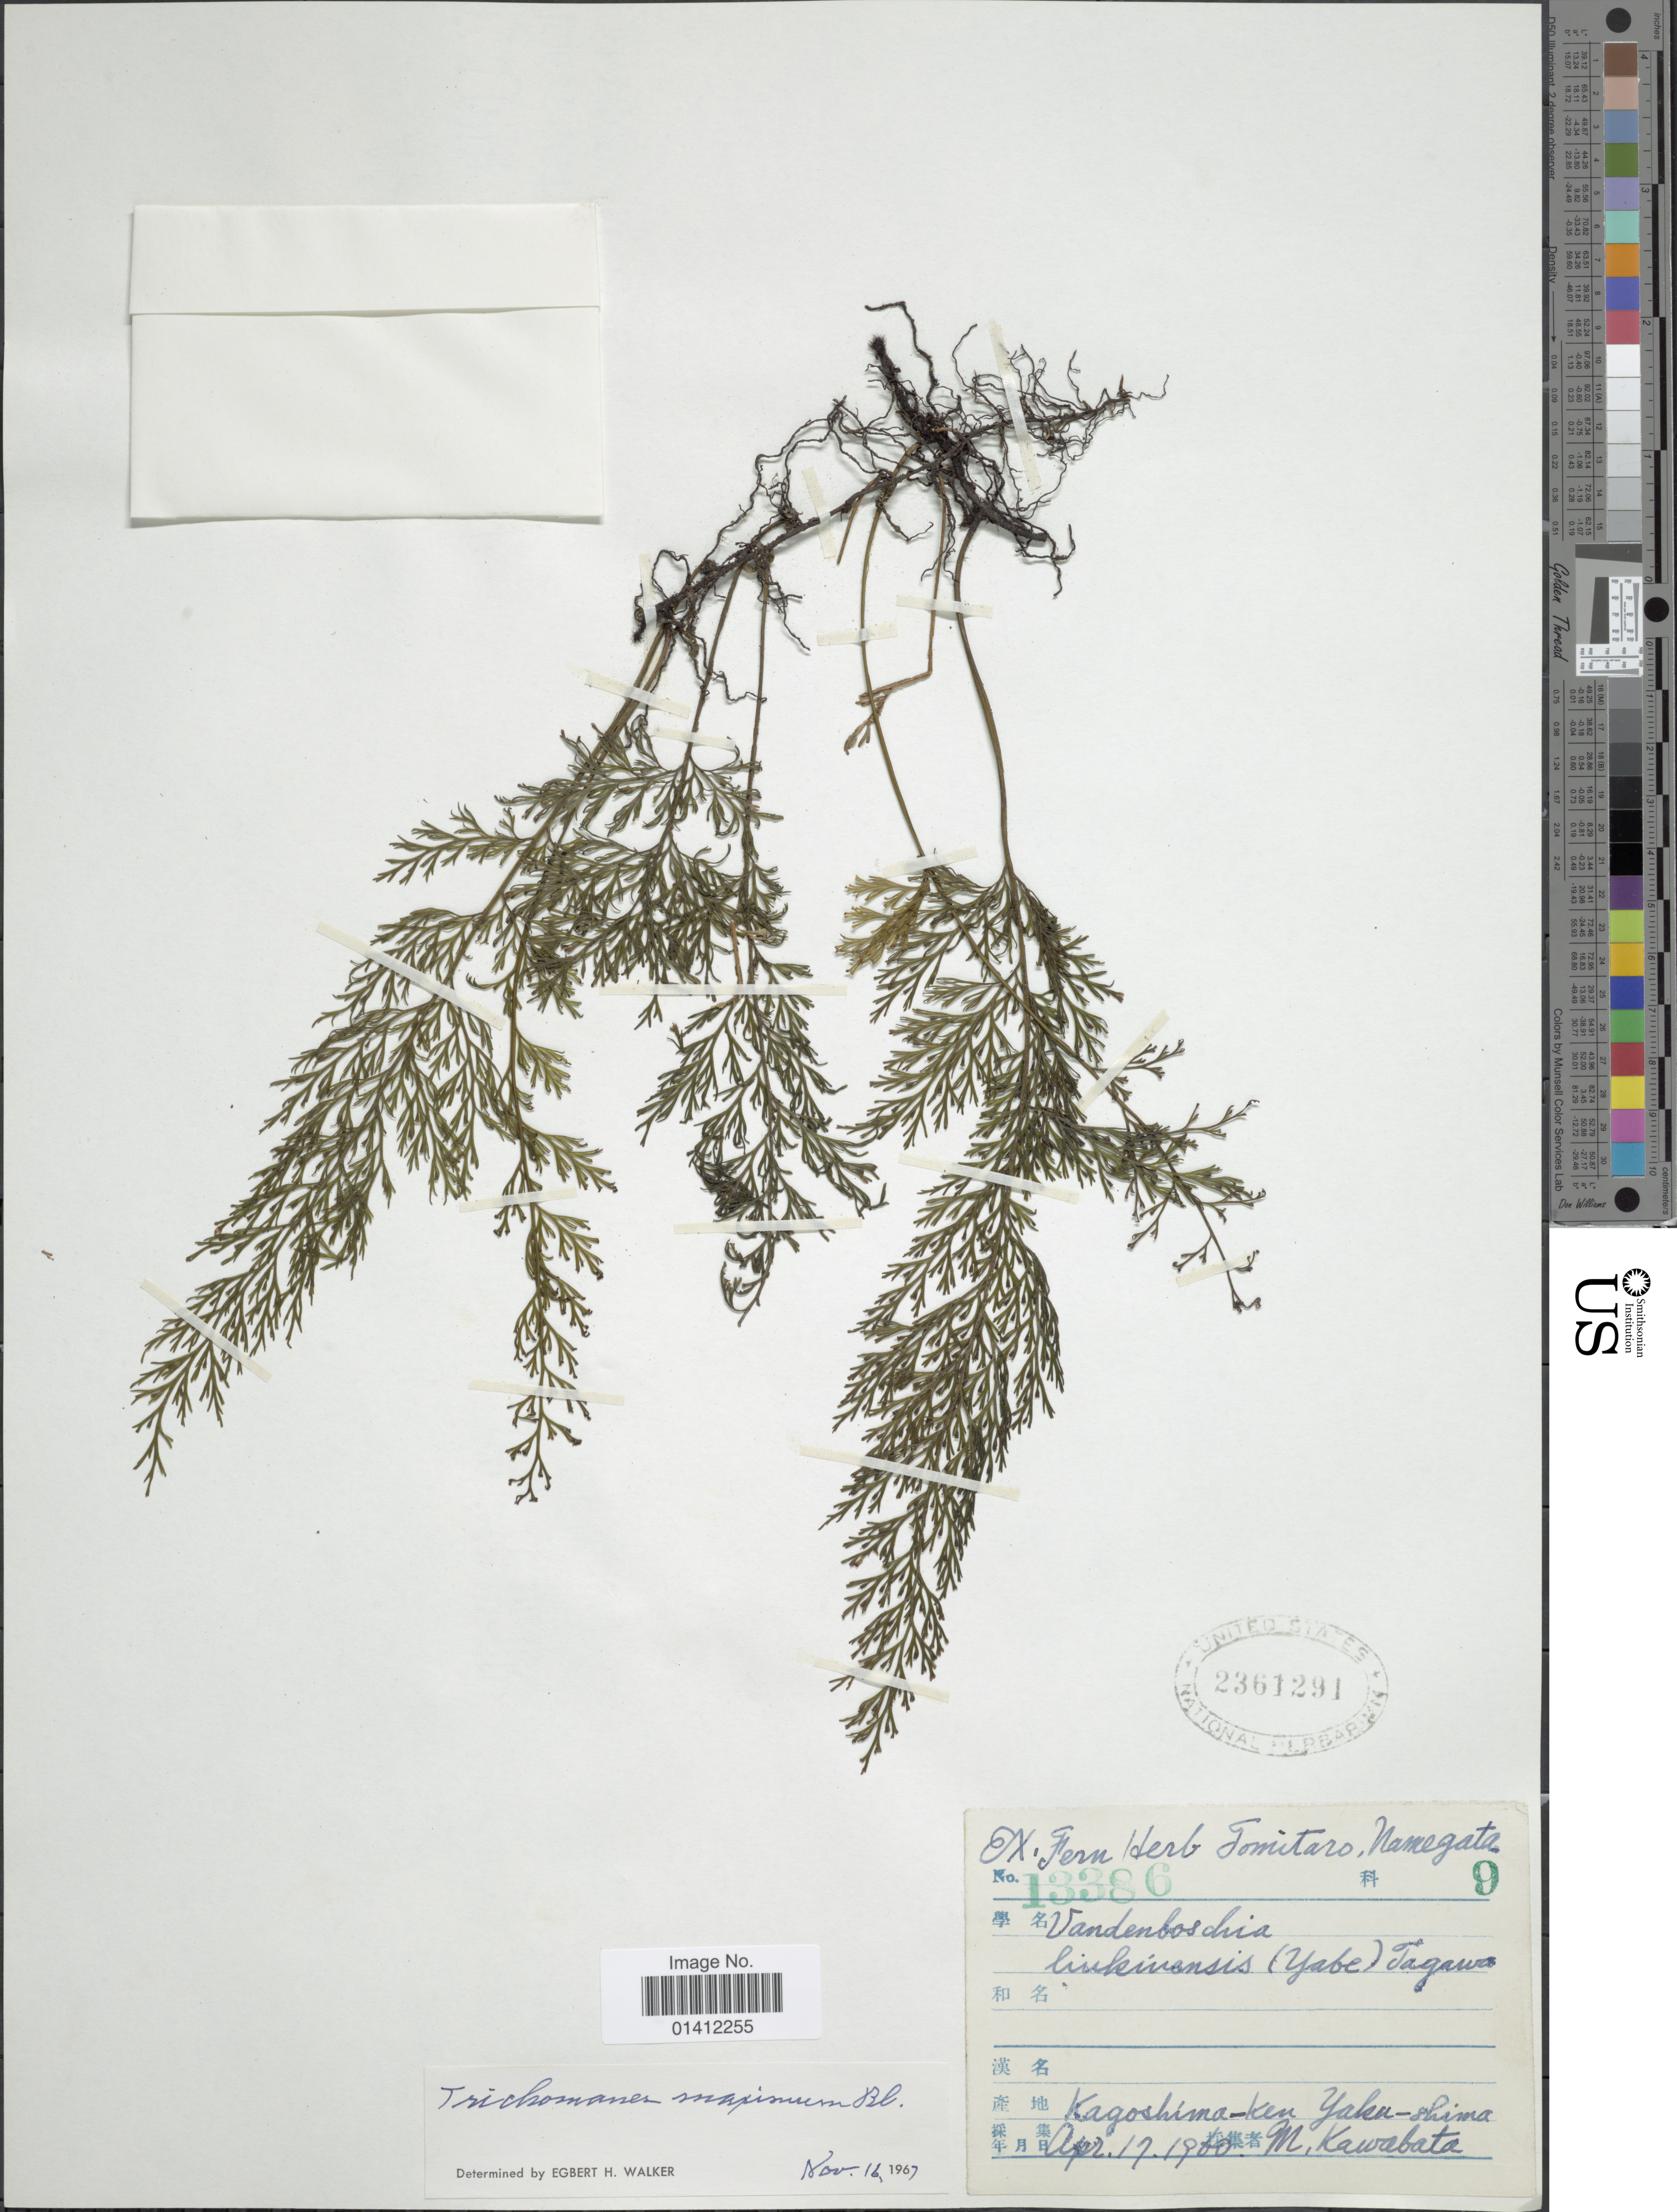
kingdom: Plantae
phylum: Tracheophyta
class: Polypodiopsida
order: Hymenophyllales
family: Hymenophyllaceae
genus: Vandenboschia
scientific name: Vandenboschia maxima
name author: (Blume) Copel.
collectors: M. Kawabata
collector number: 13386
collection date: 1960-04-17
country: Japan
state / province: Kagosima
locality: Kagoshima-ken, Yakushima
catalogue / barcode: US 2361291